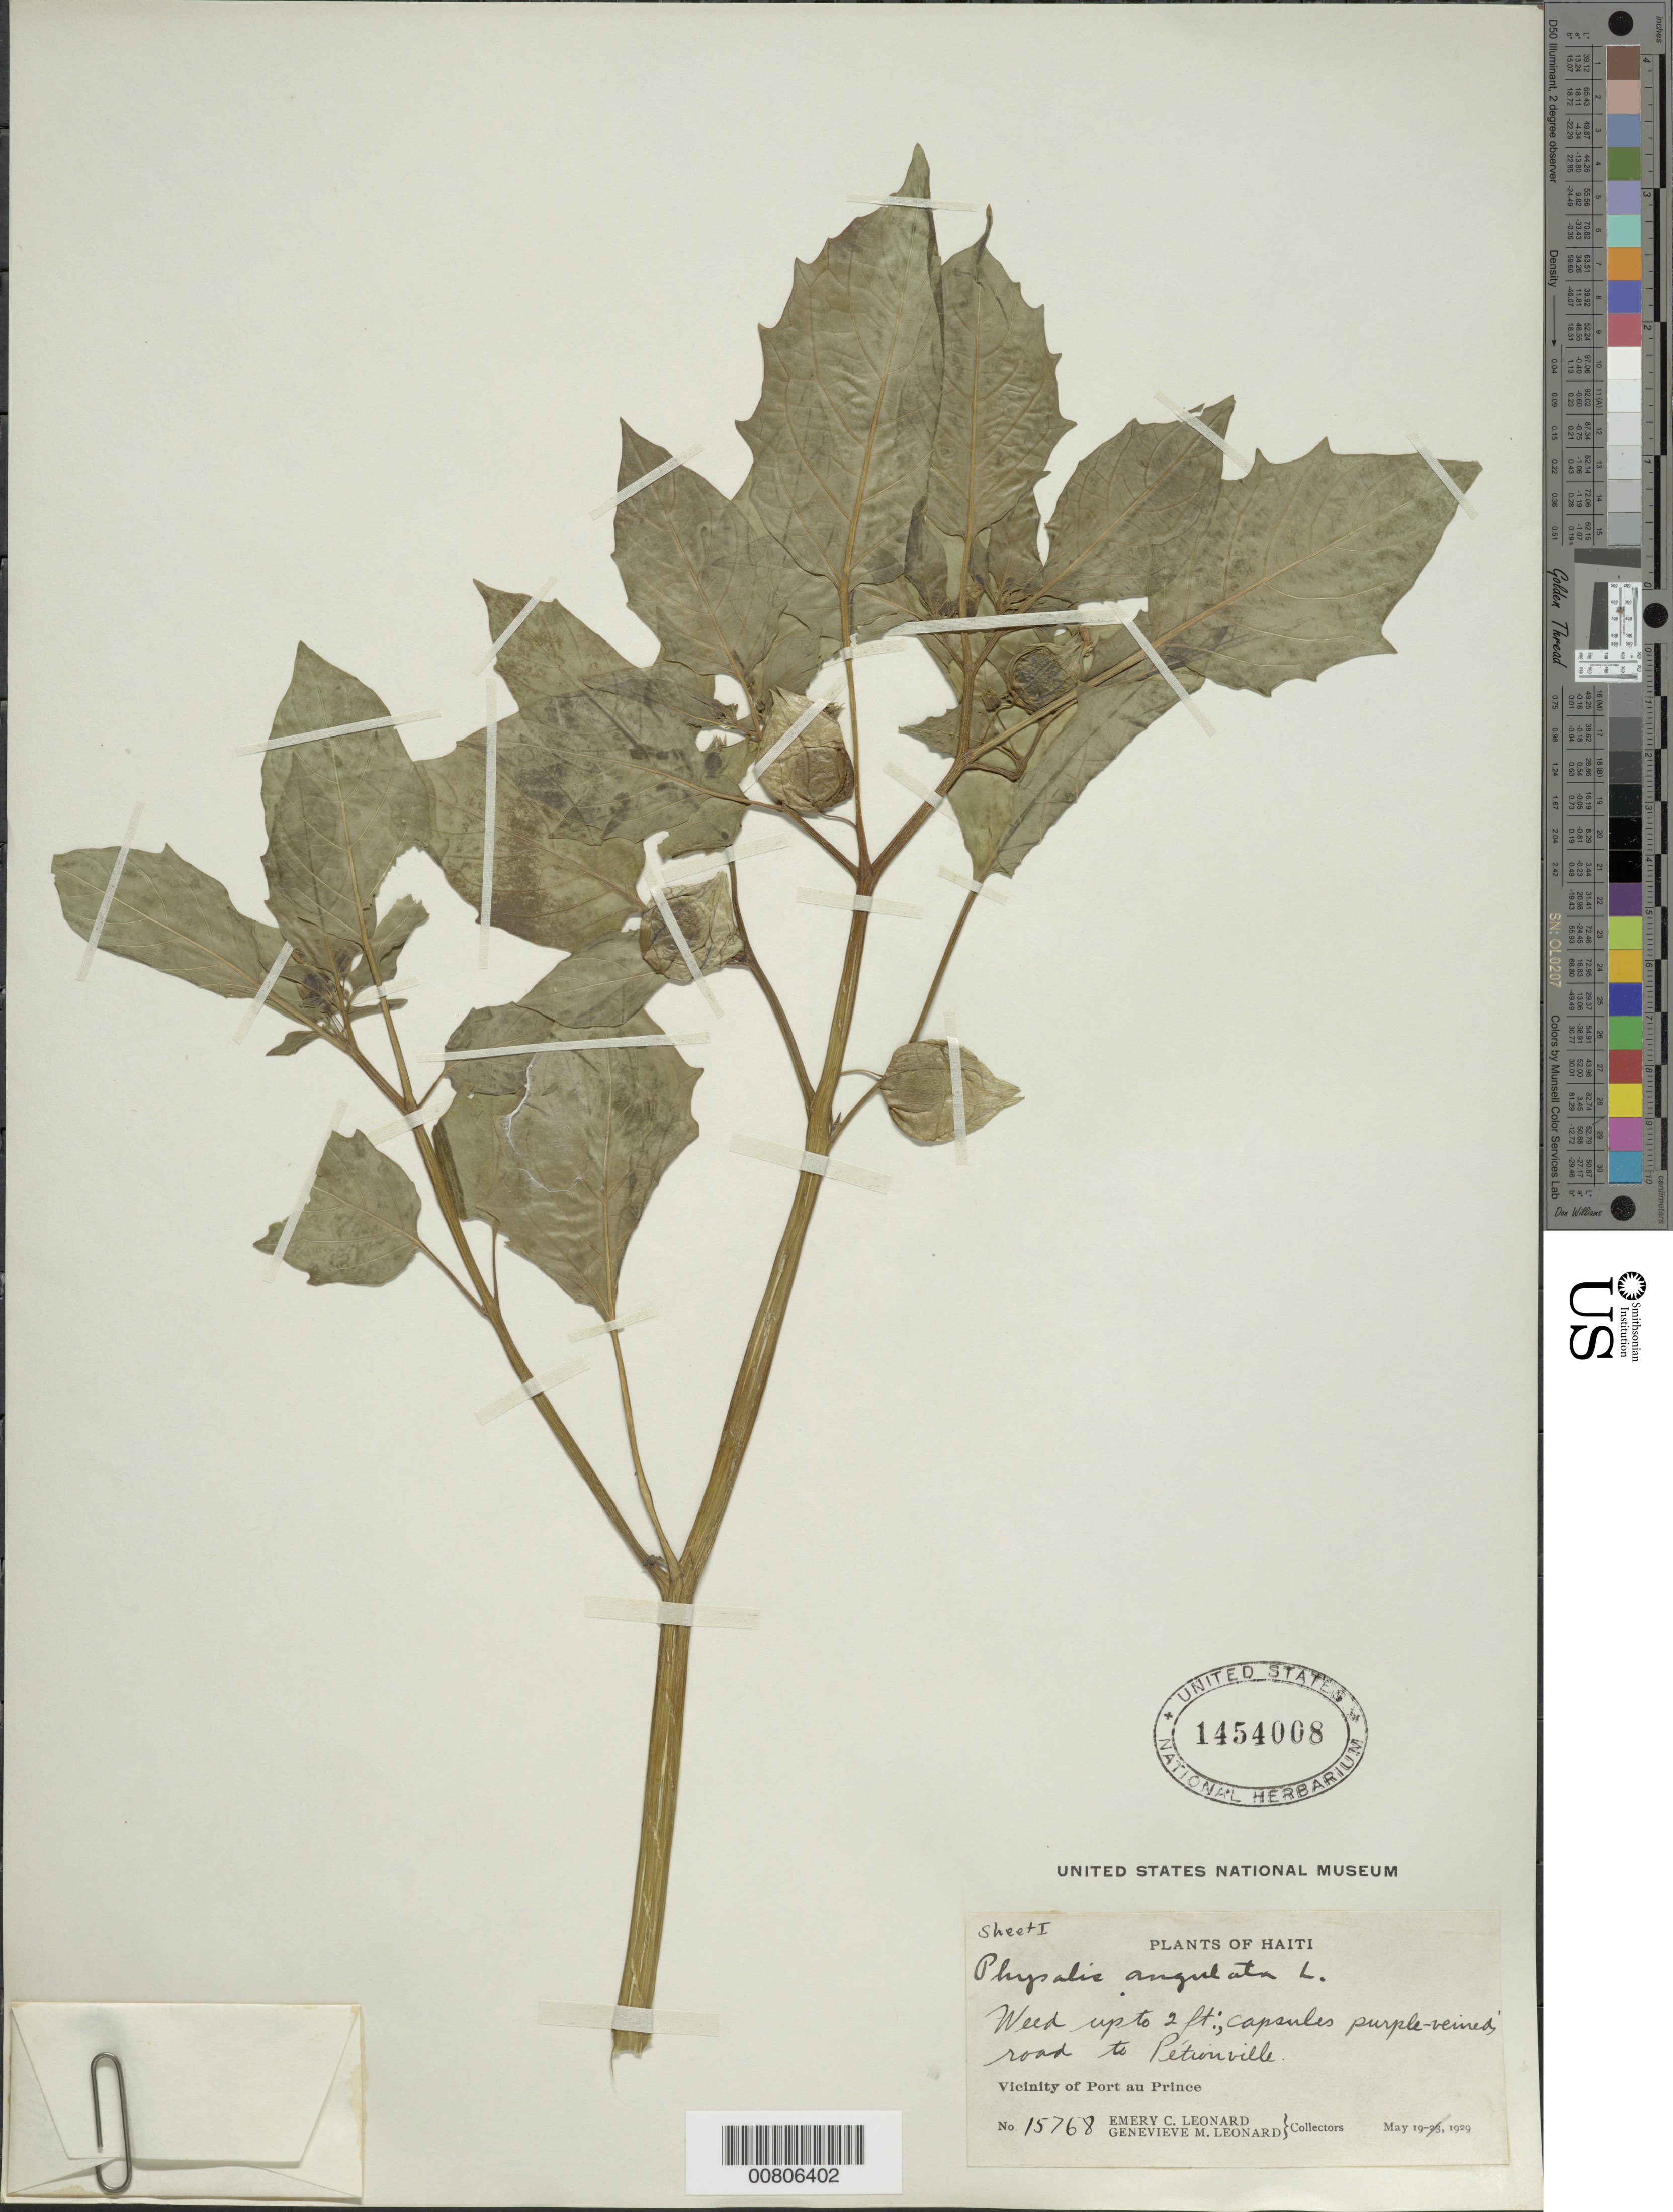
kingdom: Plantae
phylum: Tracheophyta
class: Magnoliopsida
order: Solanales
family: Solanaceae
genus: Physalis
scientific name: Physalis angulata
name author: L.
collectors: E. C. Leonard & G. M. Leonard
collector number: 15768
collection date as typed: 19 May 1929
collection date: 1929-05-19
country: Haiti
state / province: Ouest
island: Hispaniola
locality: Vicinity of Port au Prince, road to Pétionville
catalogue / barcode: US 1454008